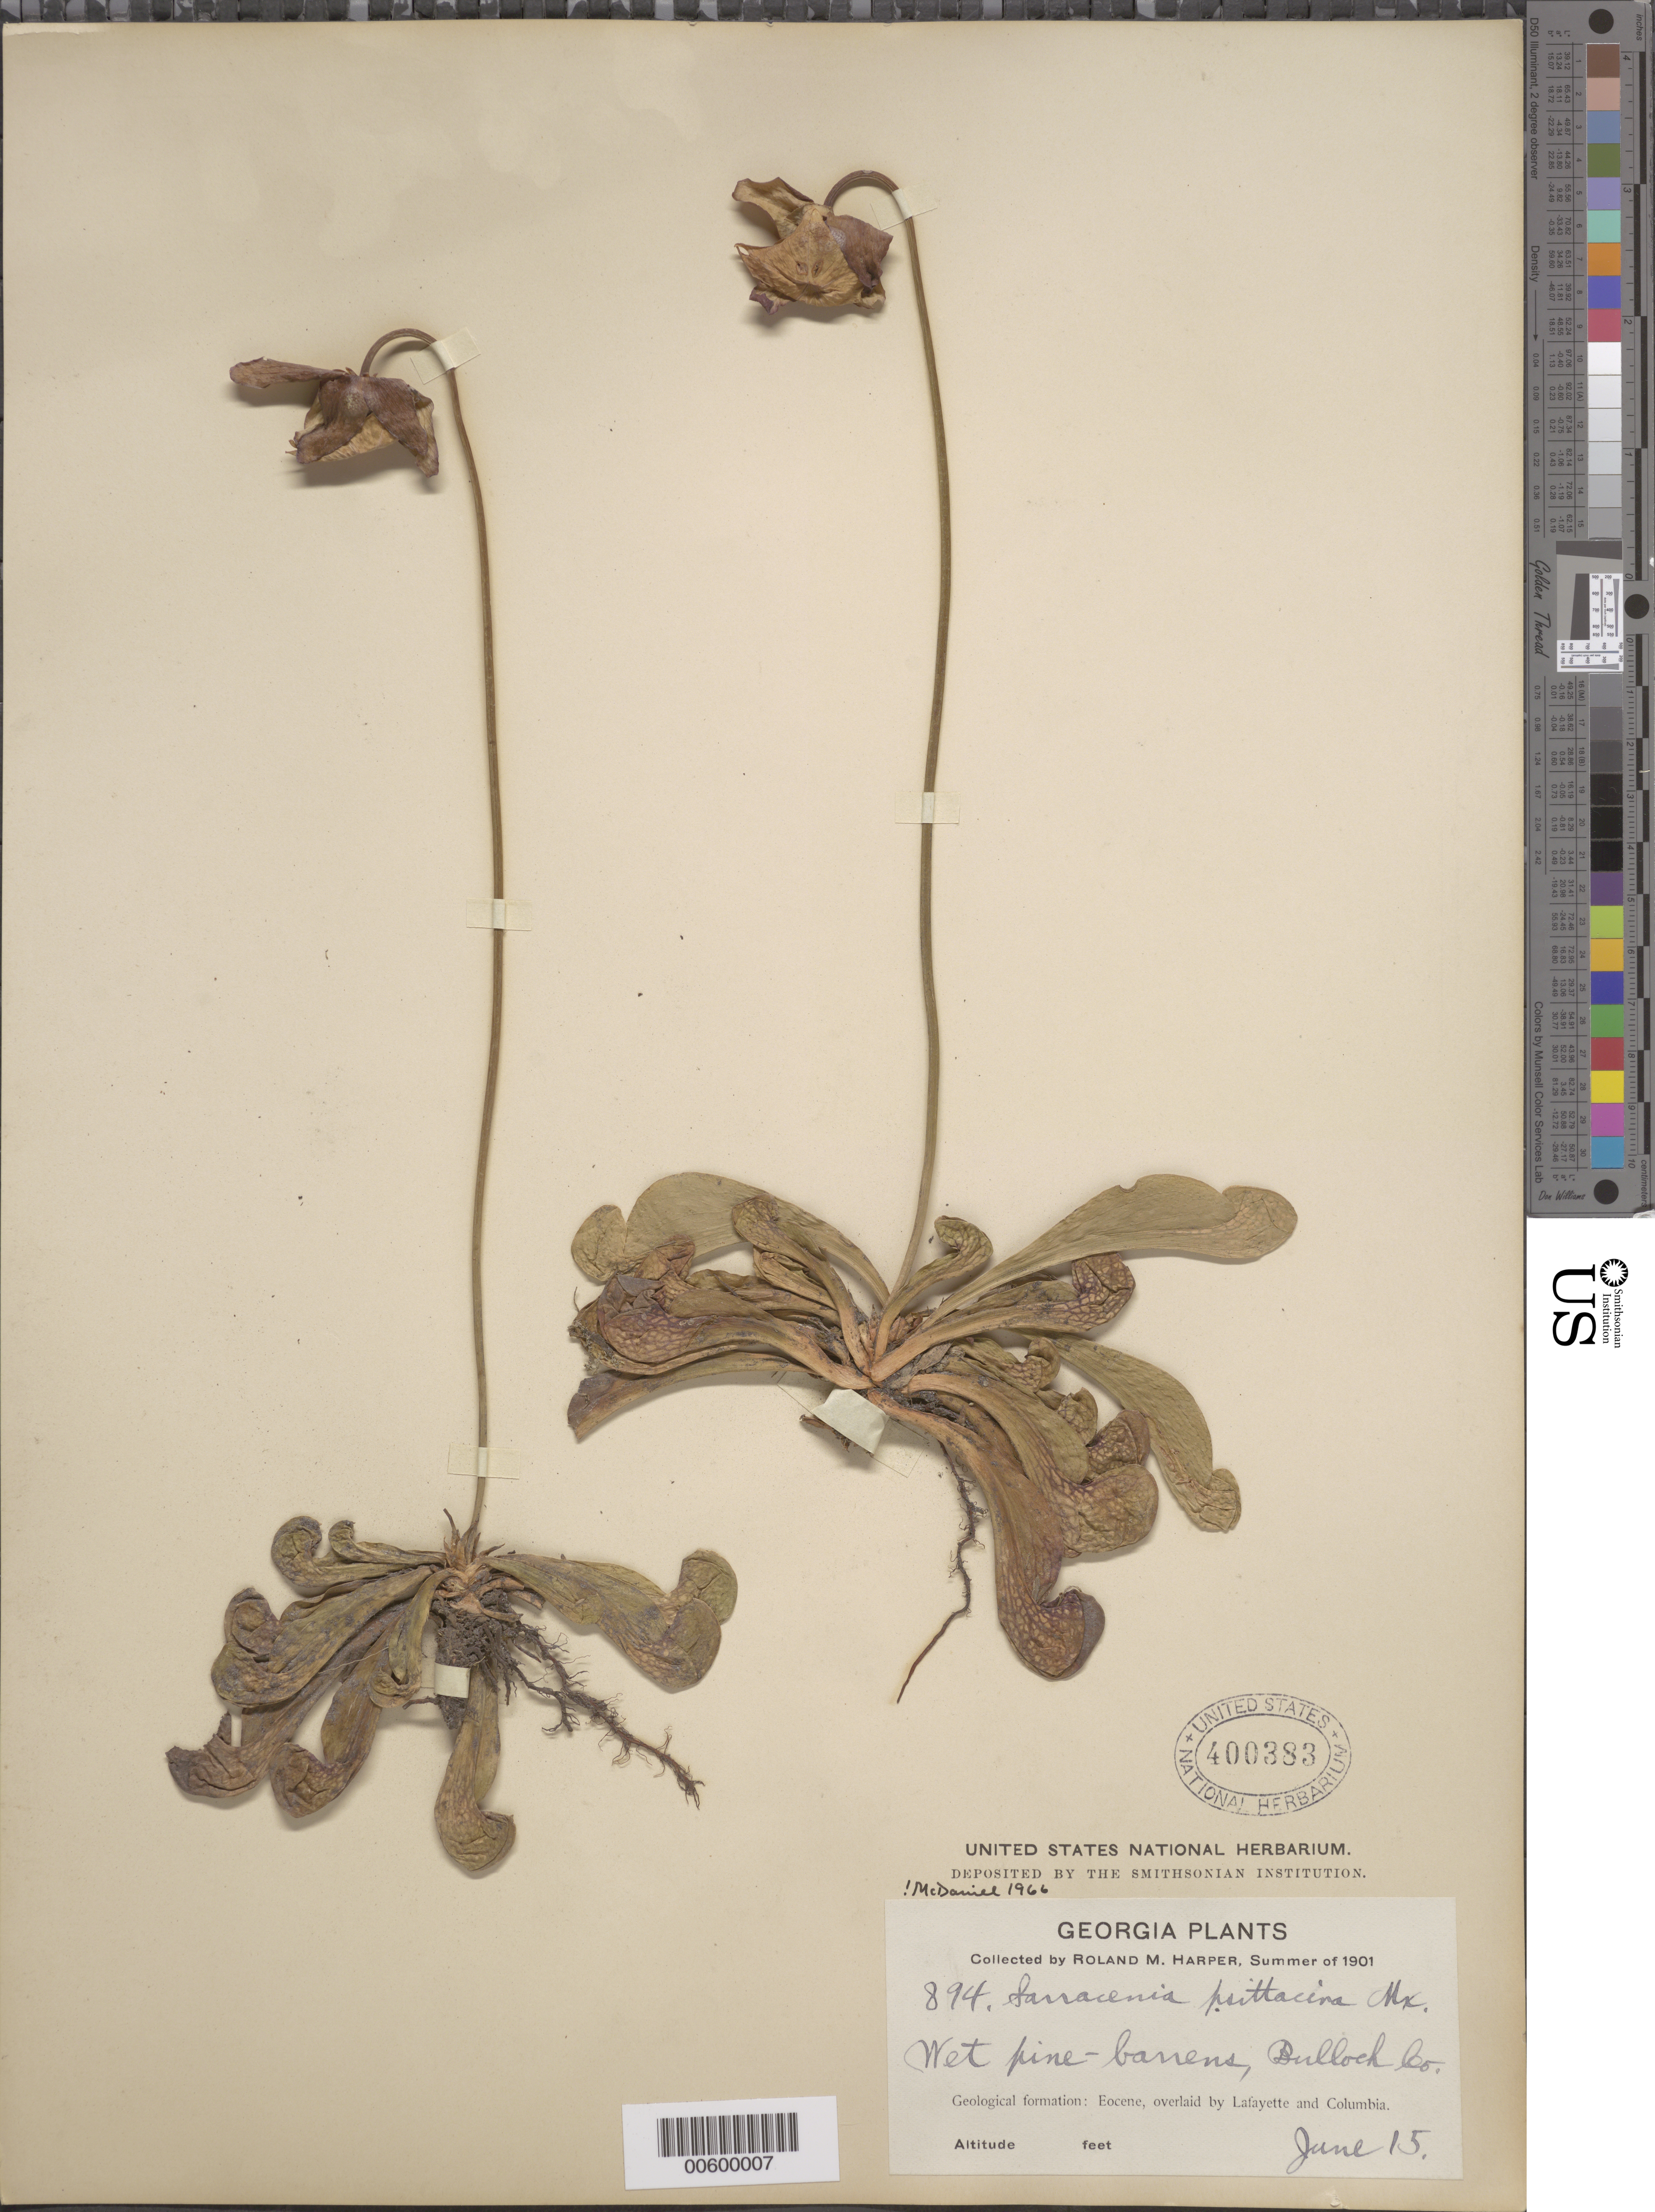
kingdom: Plantae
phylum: Tracheophyta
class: Magnoliopsida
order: Ericales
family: Sarraceniaceae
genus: Sarracenia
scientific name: Sarracenia psittacina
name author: Michx.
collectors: R. M. Harper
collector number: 894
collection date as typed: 15 Jun 1901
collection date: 1901-06-15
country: United States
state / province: Georgia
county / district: Bulloch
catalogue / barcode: US 400383